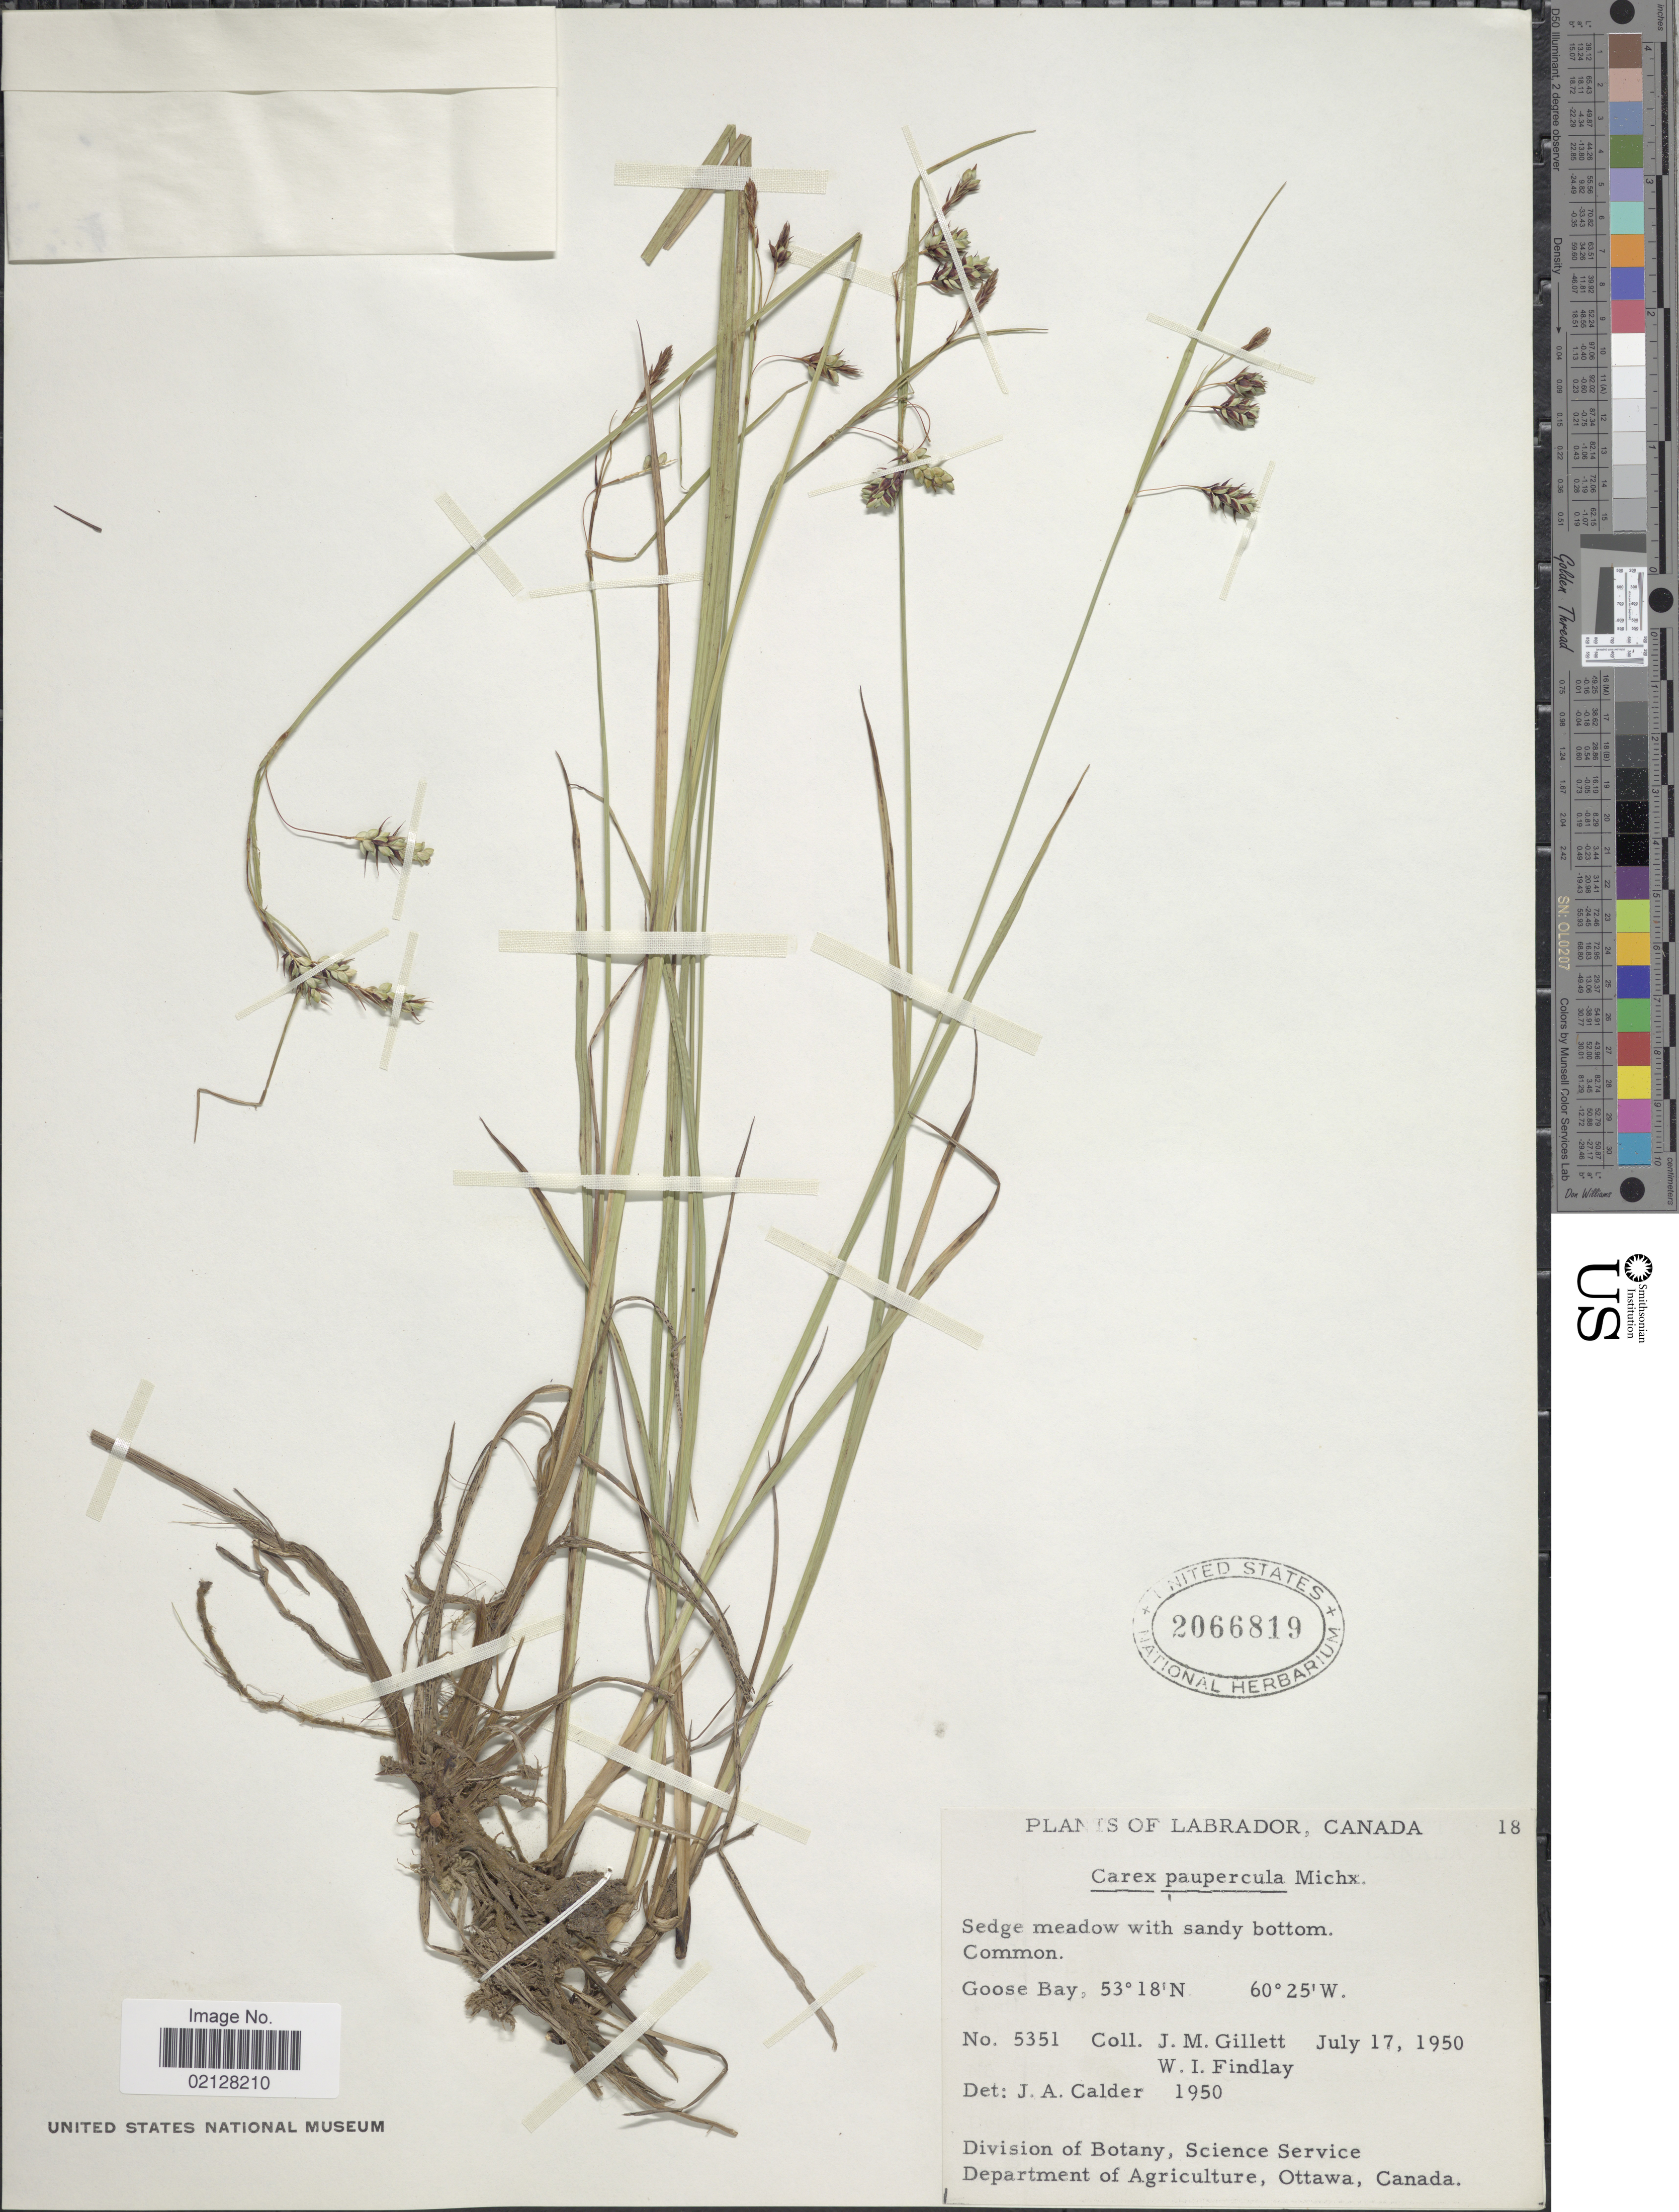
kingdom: Plantae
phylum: Tracheophyta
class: Liliopsida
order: Poales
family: Cyperaceae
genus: Carex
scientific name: Carex magellanica subsp. irrigua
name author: (Wahlenb.) Hiitonen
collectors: J. M. Gillett & W. Findlay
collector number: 5351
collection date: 1950-07-17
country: Canada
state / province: Newfoundland and Labrador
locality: Labrador. Goose Bay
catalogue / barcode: US 2066819